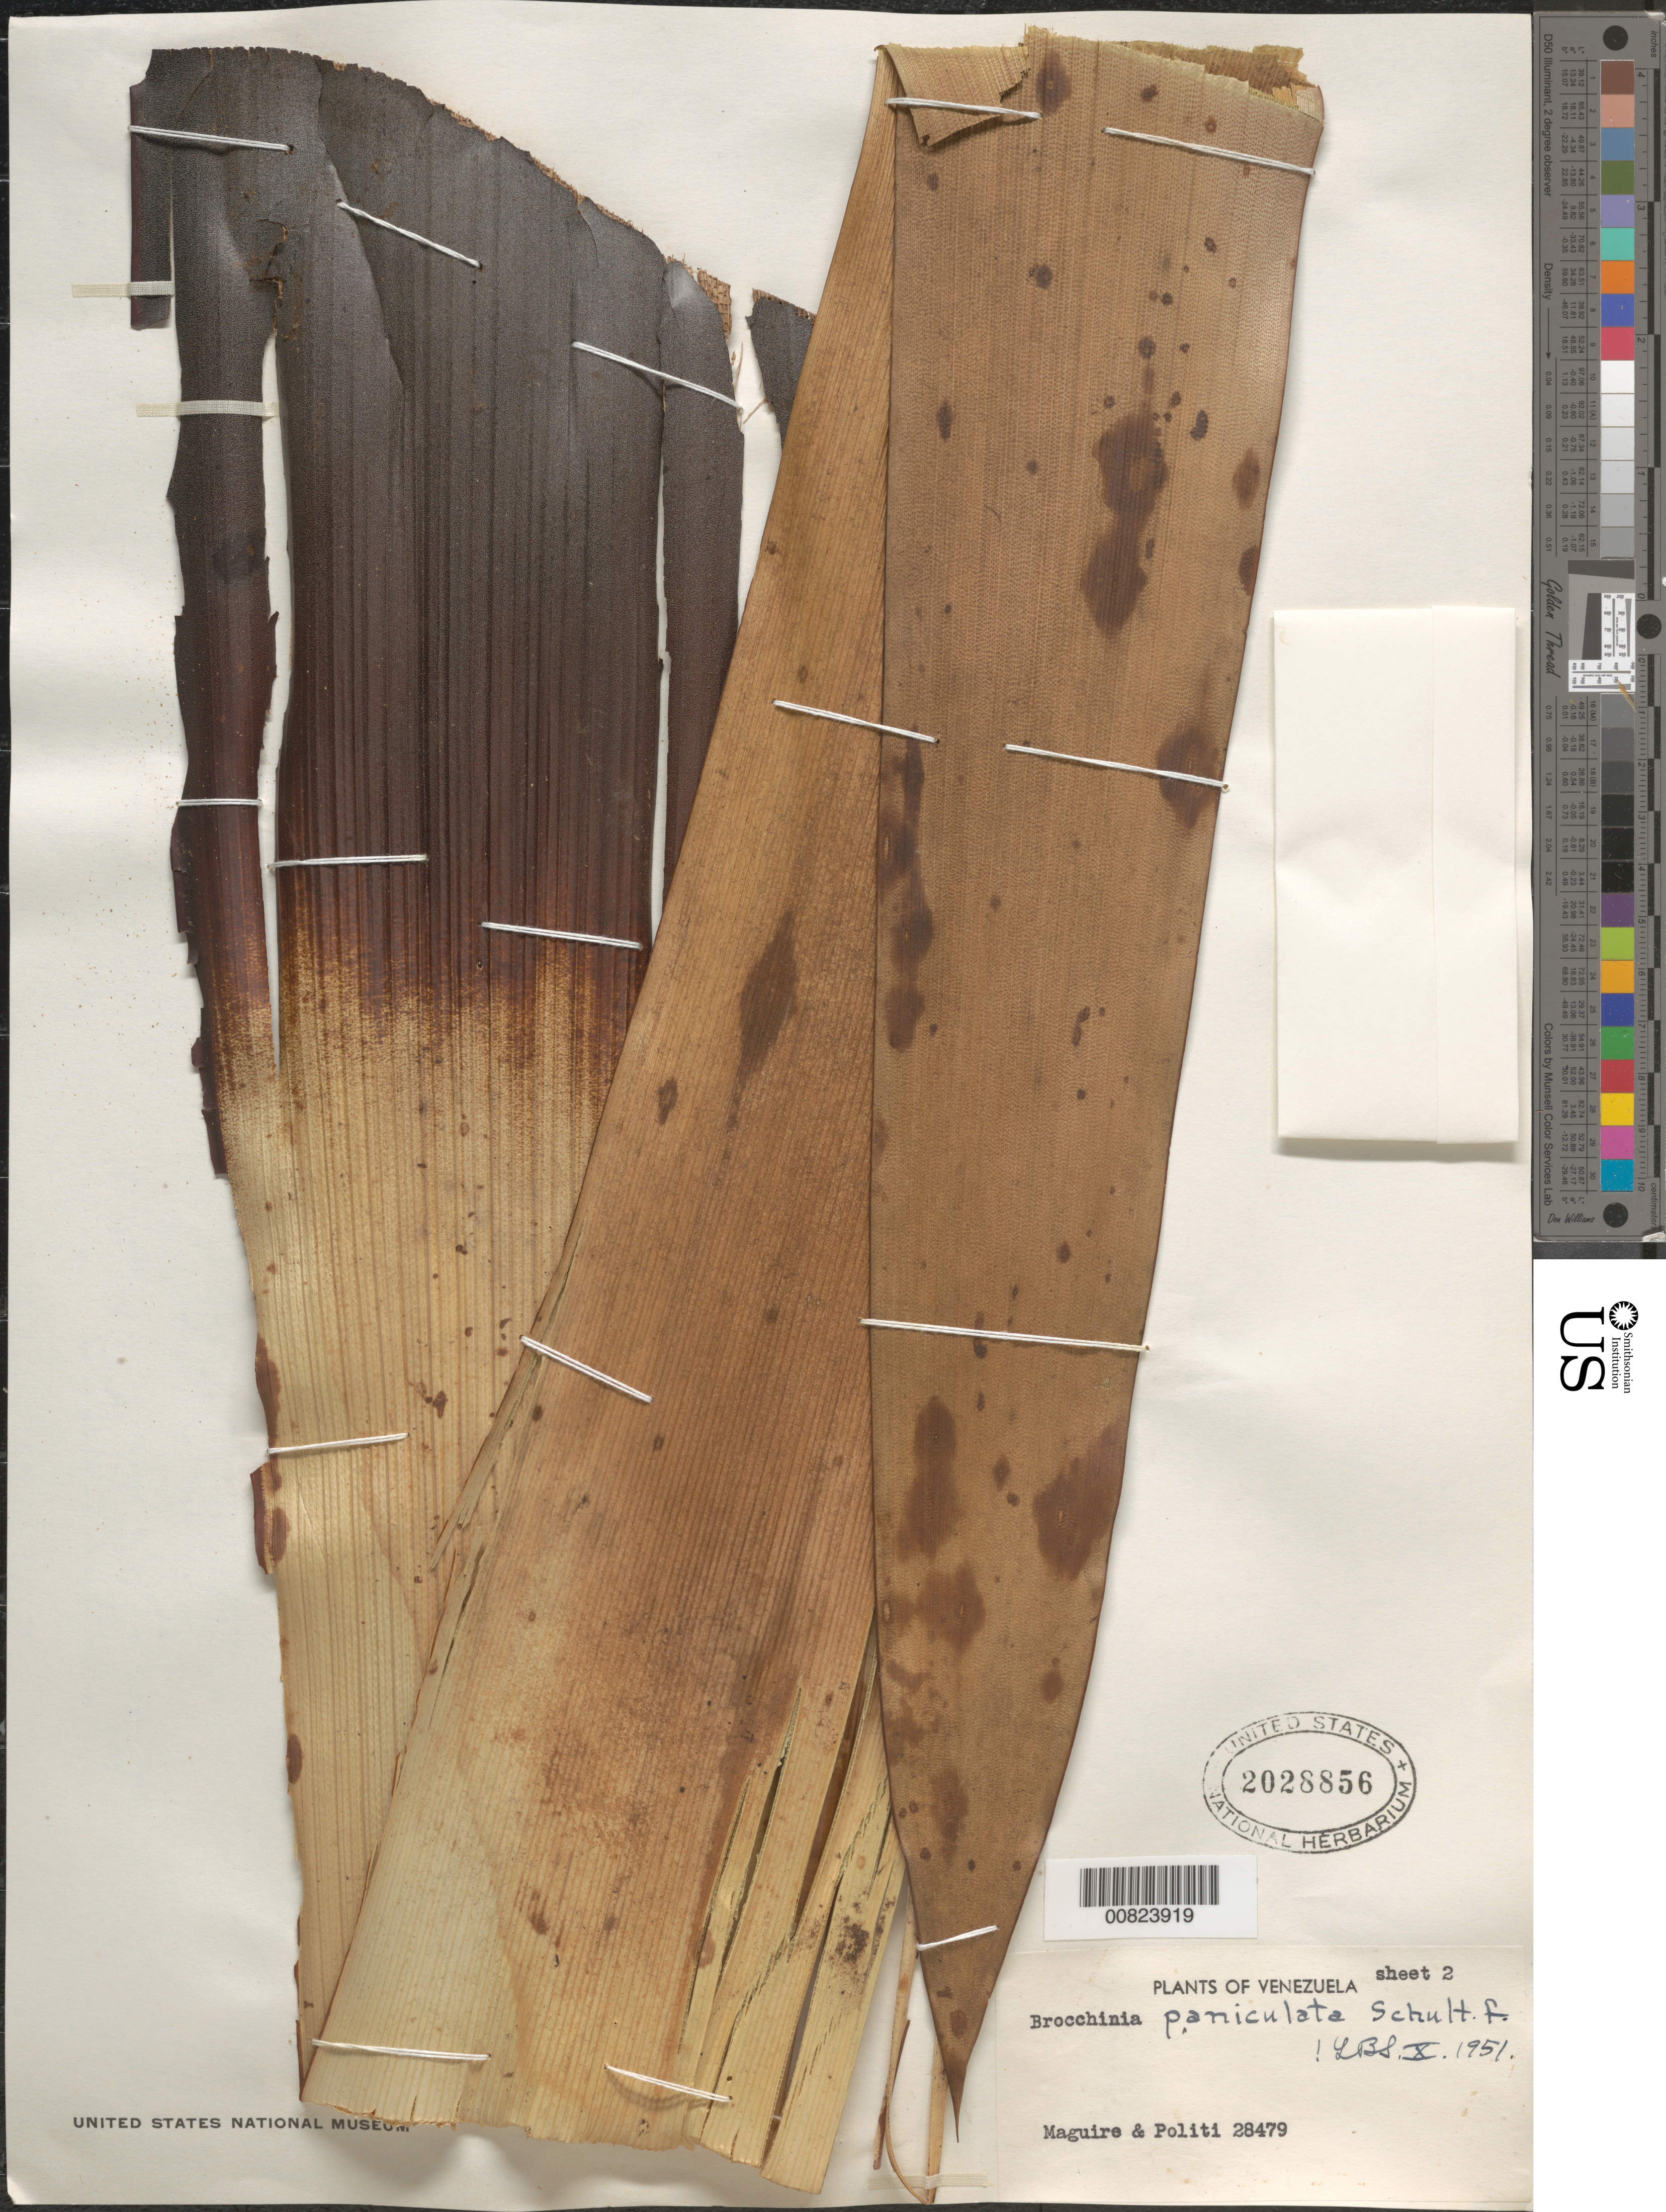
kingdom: Plantae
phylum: Tracheophyta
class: Liliopsida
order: Poales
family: Bromeliaceae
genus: Brocchinia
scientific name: Brocchinia paniculata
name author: Schult. f.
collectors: Maguire, -- & Politi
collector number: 28479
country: Venezuela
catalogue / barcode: US 2028856